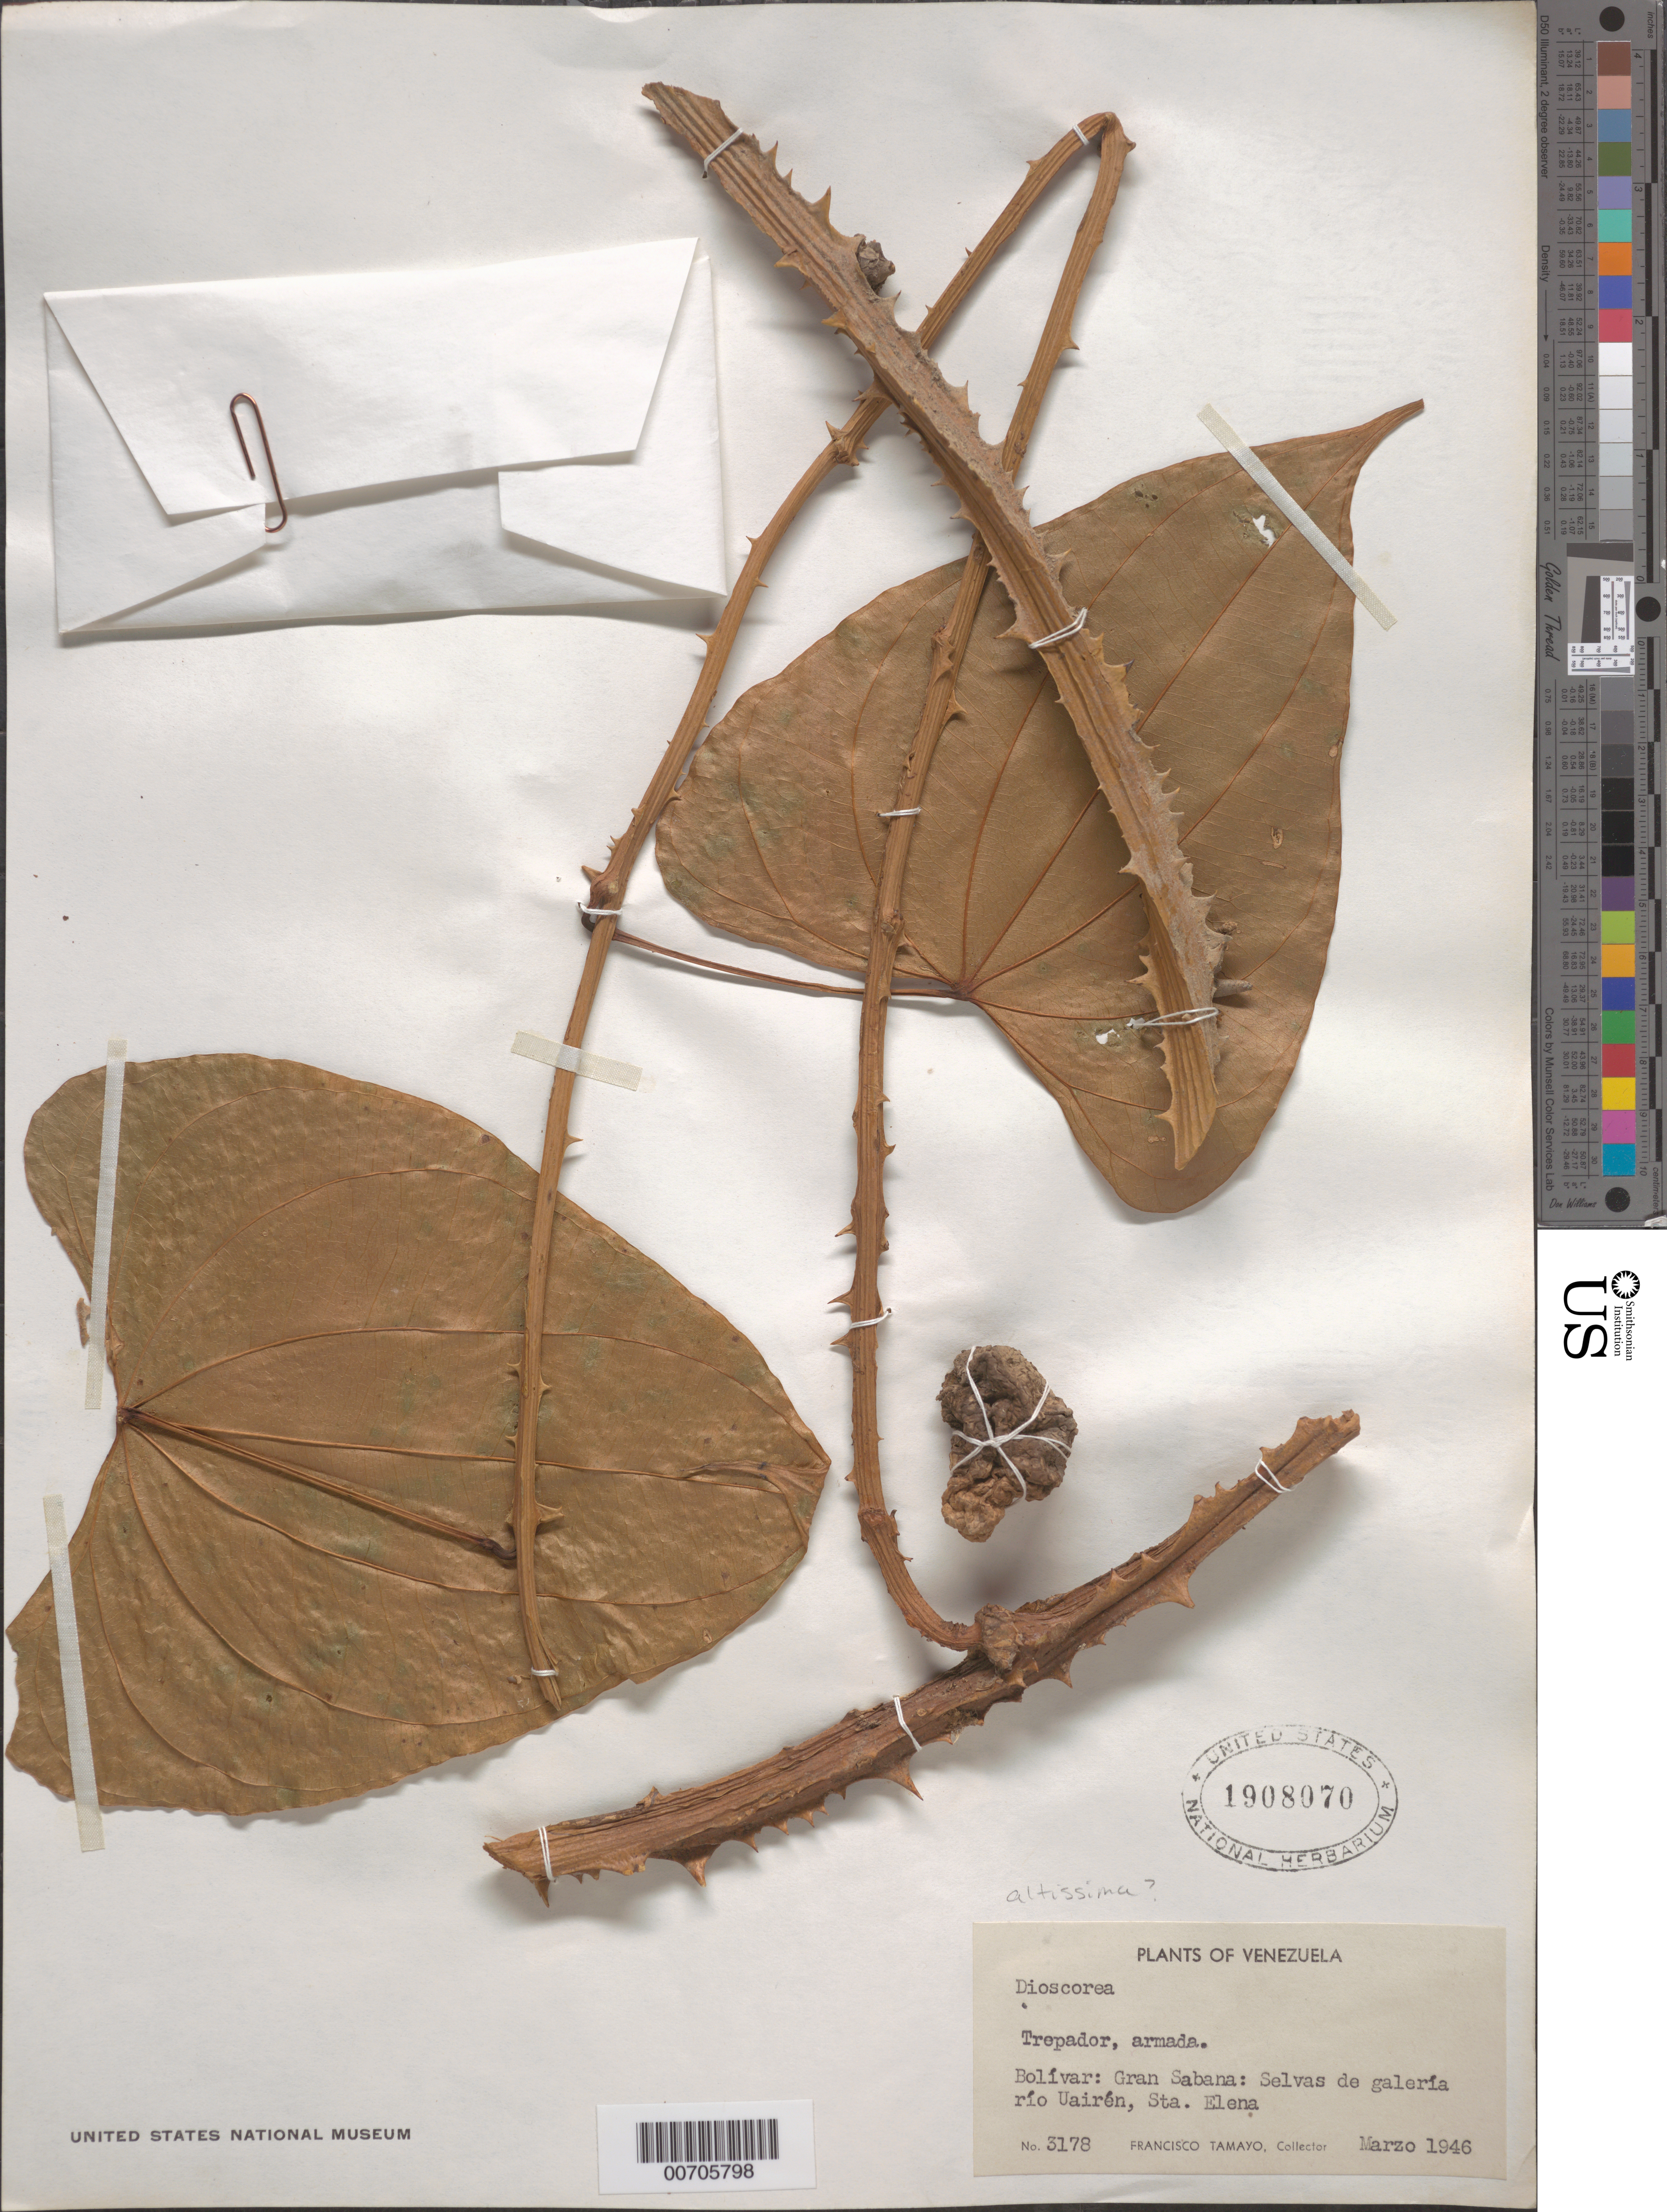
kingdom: Plantae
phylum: Tracheophyta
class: Liliopsida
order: Dioscoreales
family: Dioscoreaceae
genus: Dioscorea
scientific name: Dioscorea altissima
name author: Lam.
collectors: F. Tamayo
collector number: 3178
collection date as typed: Mar-46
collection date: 1946-03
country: Venezuela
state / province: Bolívar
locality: Gran Sabana, Río Uairén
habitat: Gallery forest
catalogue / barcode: US 1908070